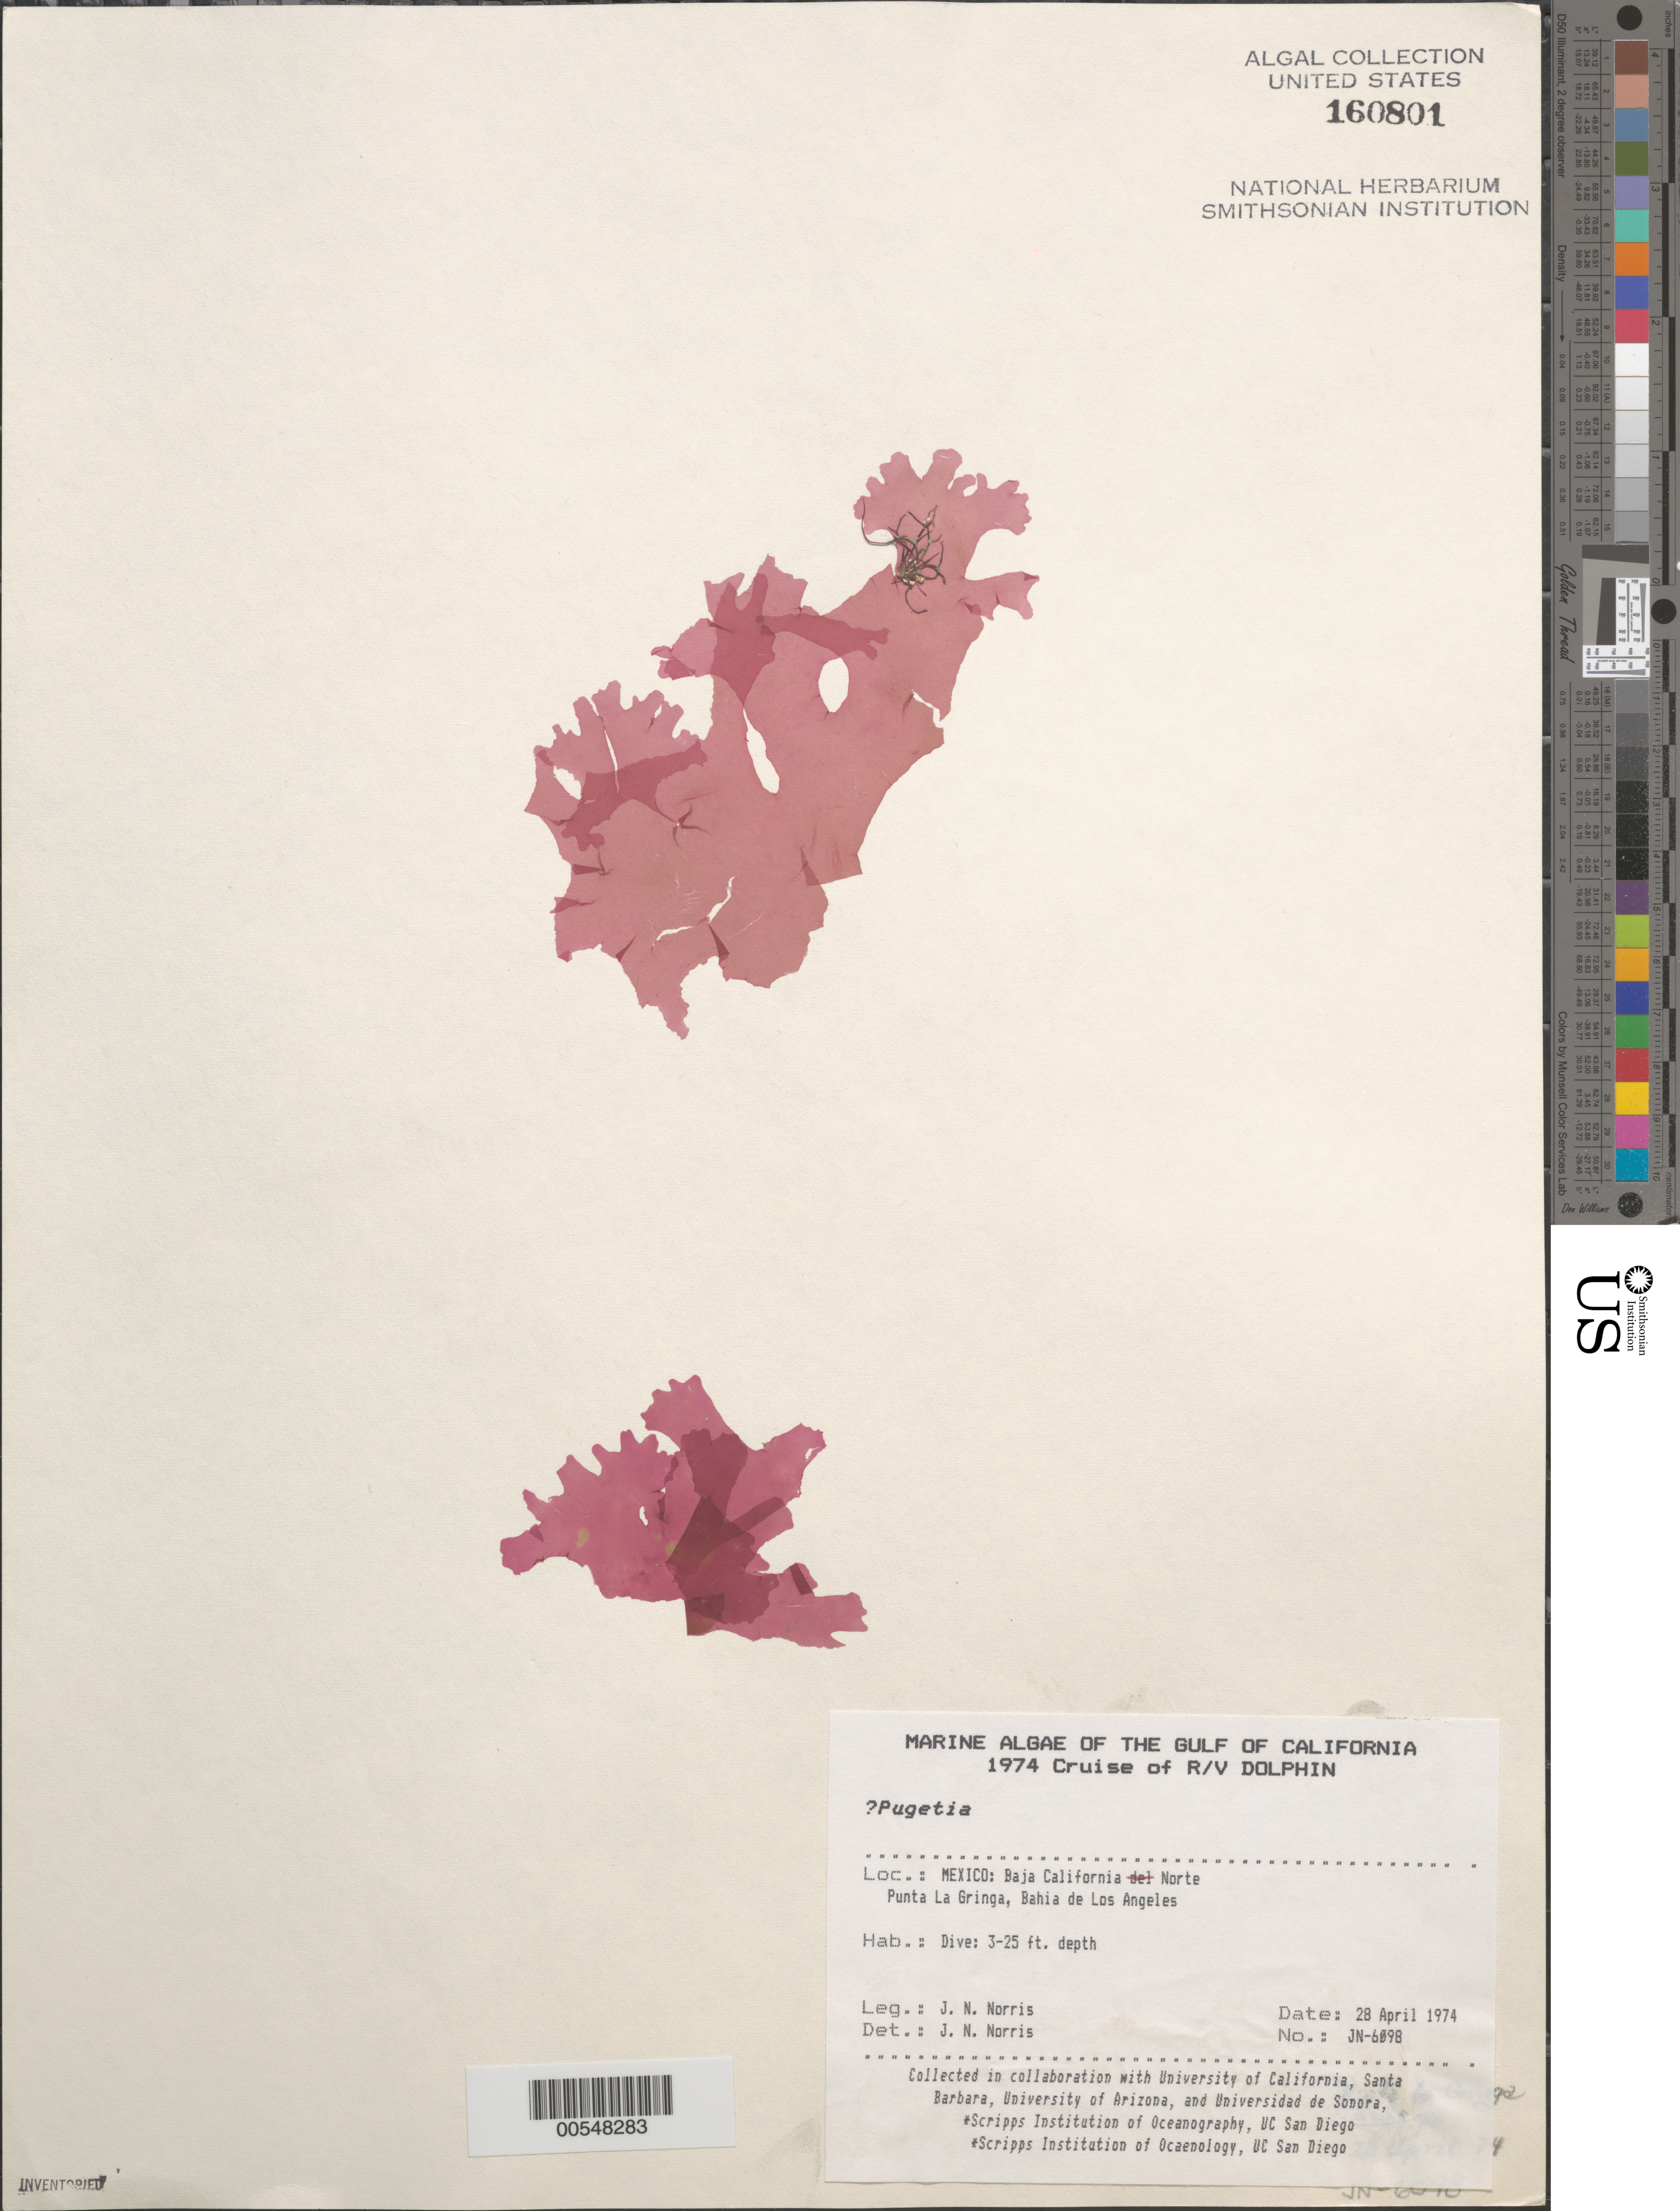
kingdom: Plantae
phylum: Rhodophyta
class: Florideophyceae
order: Gigartinales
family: Kallymeniaceae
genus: Pugetia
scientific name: Pugetia sp.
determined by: Norris, James N.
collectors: J. N. Norris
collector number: JN-6098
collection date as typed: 28 Apr 1974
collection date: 1974-04-28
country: Mexico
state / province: Baja California Norte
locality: Punta La Gringa, Bahia de Los Angeles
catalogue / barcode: US 160801